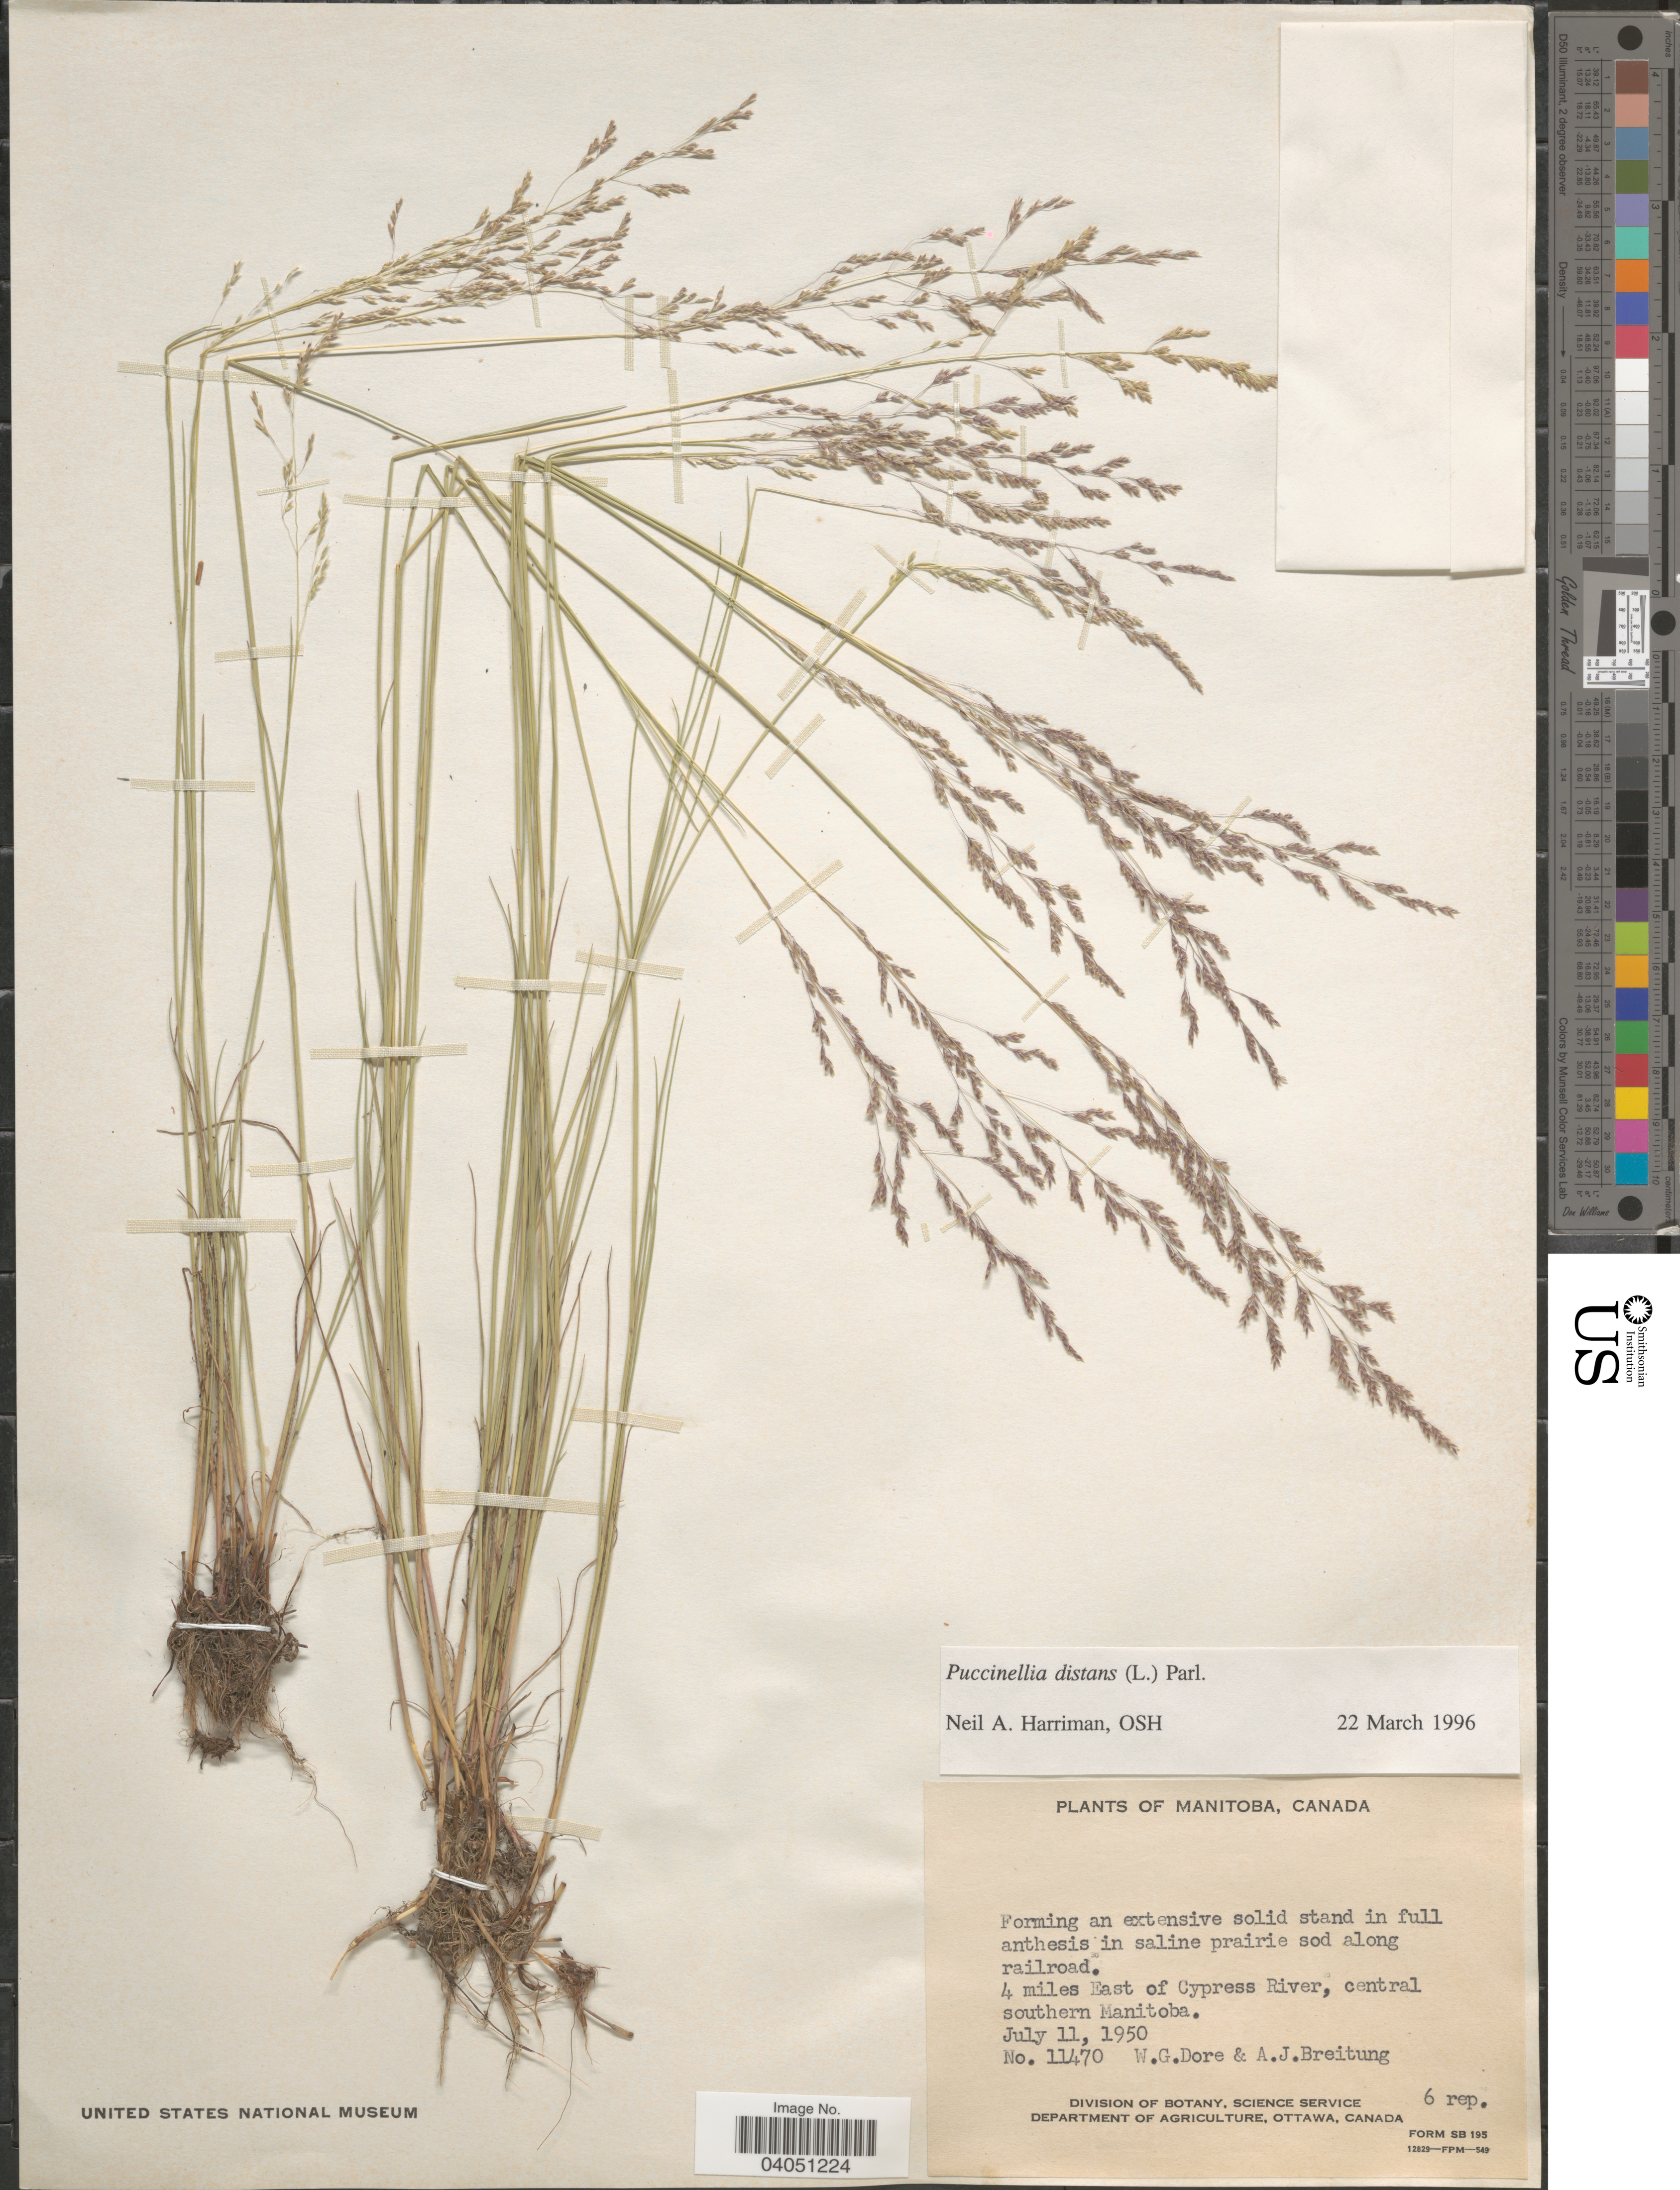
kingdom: Plantae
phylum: Tracheophyta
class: Liliopsida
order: Poales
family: Poaceae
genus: Puccinellia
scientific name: Puccinellia distans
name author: (Jacq.) Parl.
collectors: W. Dore & A. Breitung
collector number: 11470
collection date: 1950-07-11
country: Canada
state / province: Manitoba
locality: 4 miles East of Cypress River, central southern Manitoba.